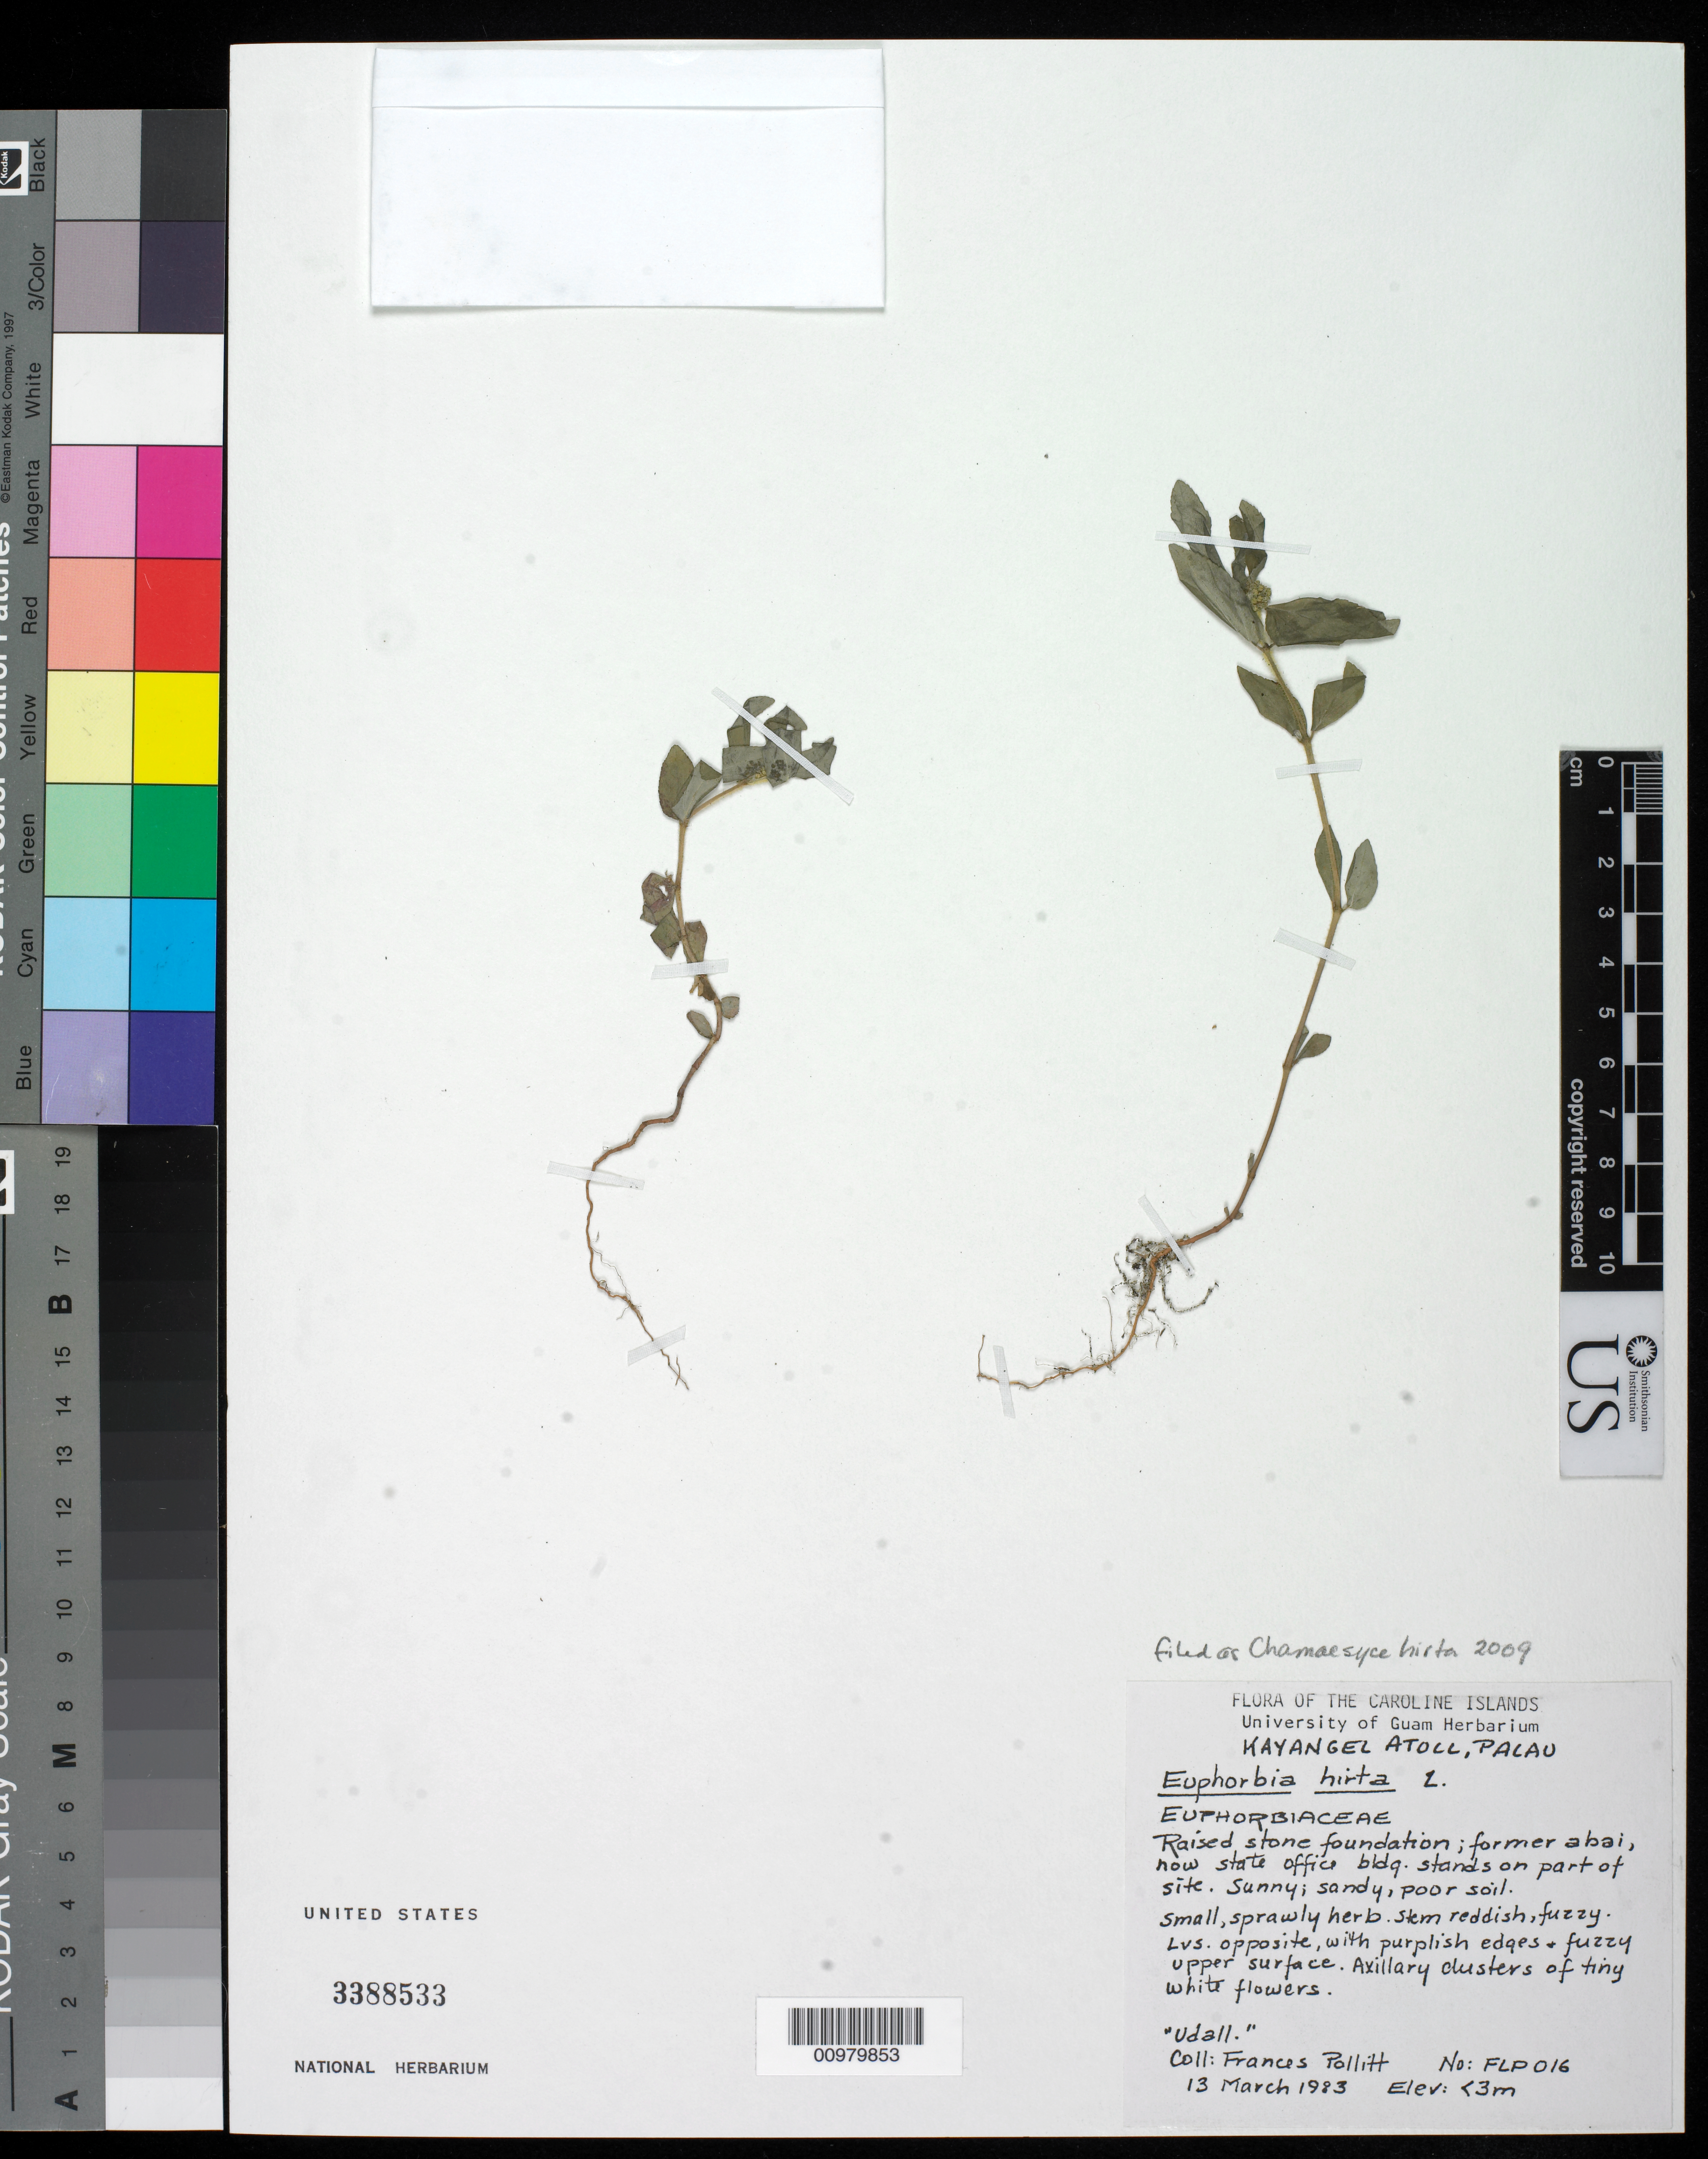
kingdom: Plantae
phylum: Tracheophyta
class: Magnoliopsida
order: Malpighiales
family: Euphorbiaceae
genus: Euphorbia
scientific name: Euphorbia hirta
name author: L.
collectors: F. Pollitt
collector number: FLP 016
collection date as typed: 13 Mar 1983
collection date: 1983-03-13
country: Palau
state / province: Kayangel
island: Ngcheangel [Kayangel] Atoll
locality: Caroline Islands, Kayangel Atoll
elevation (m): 3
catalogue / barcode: US 3388533